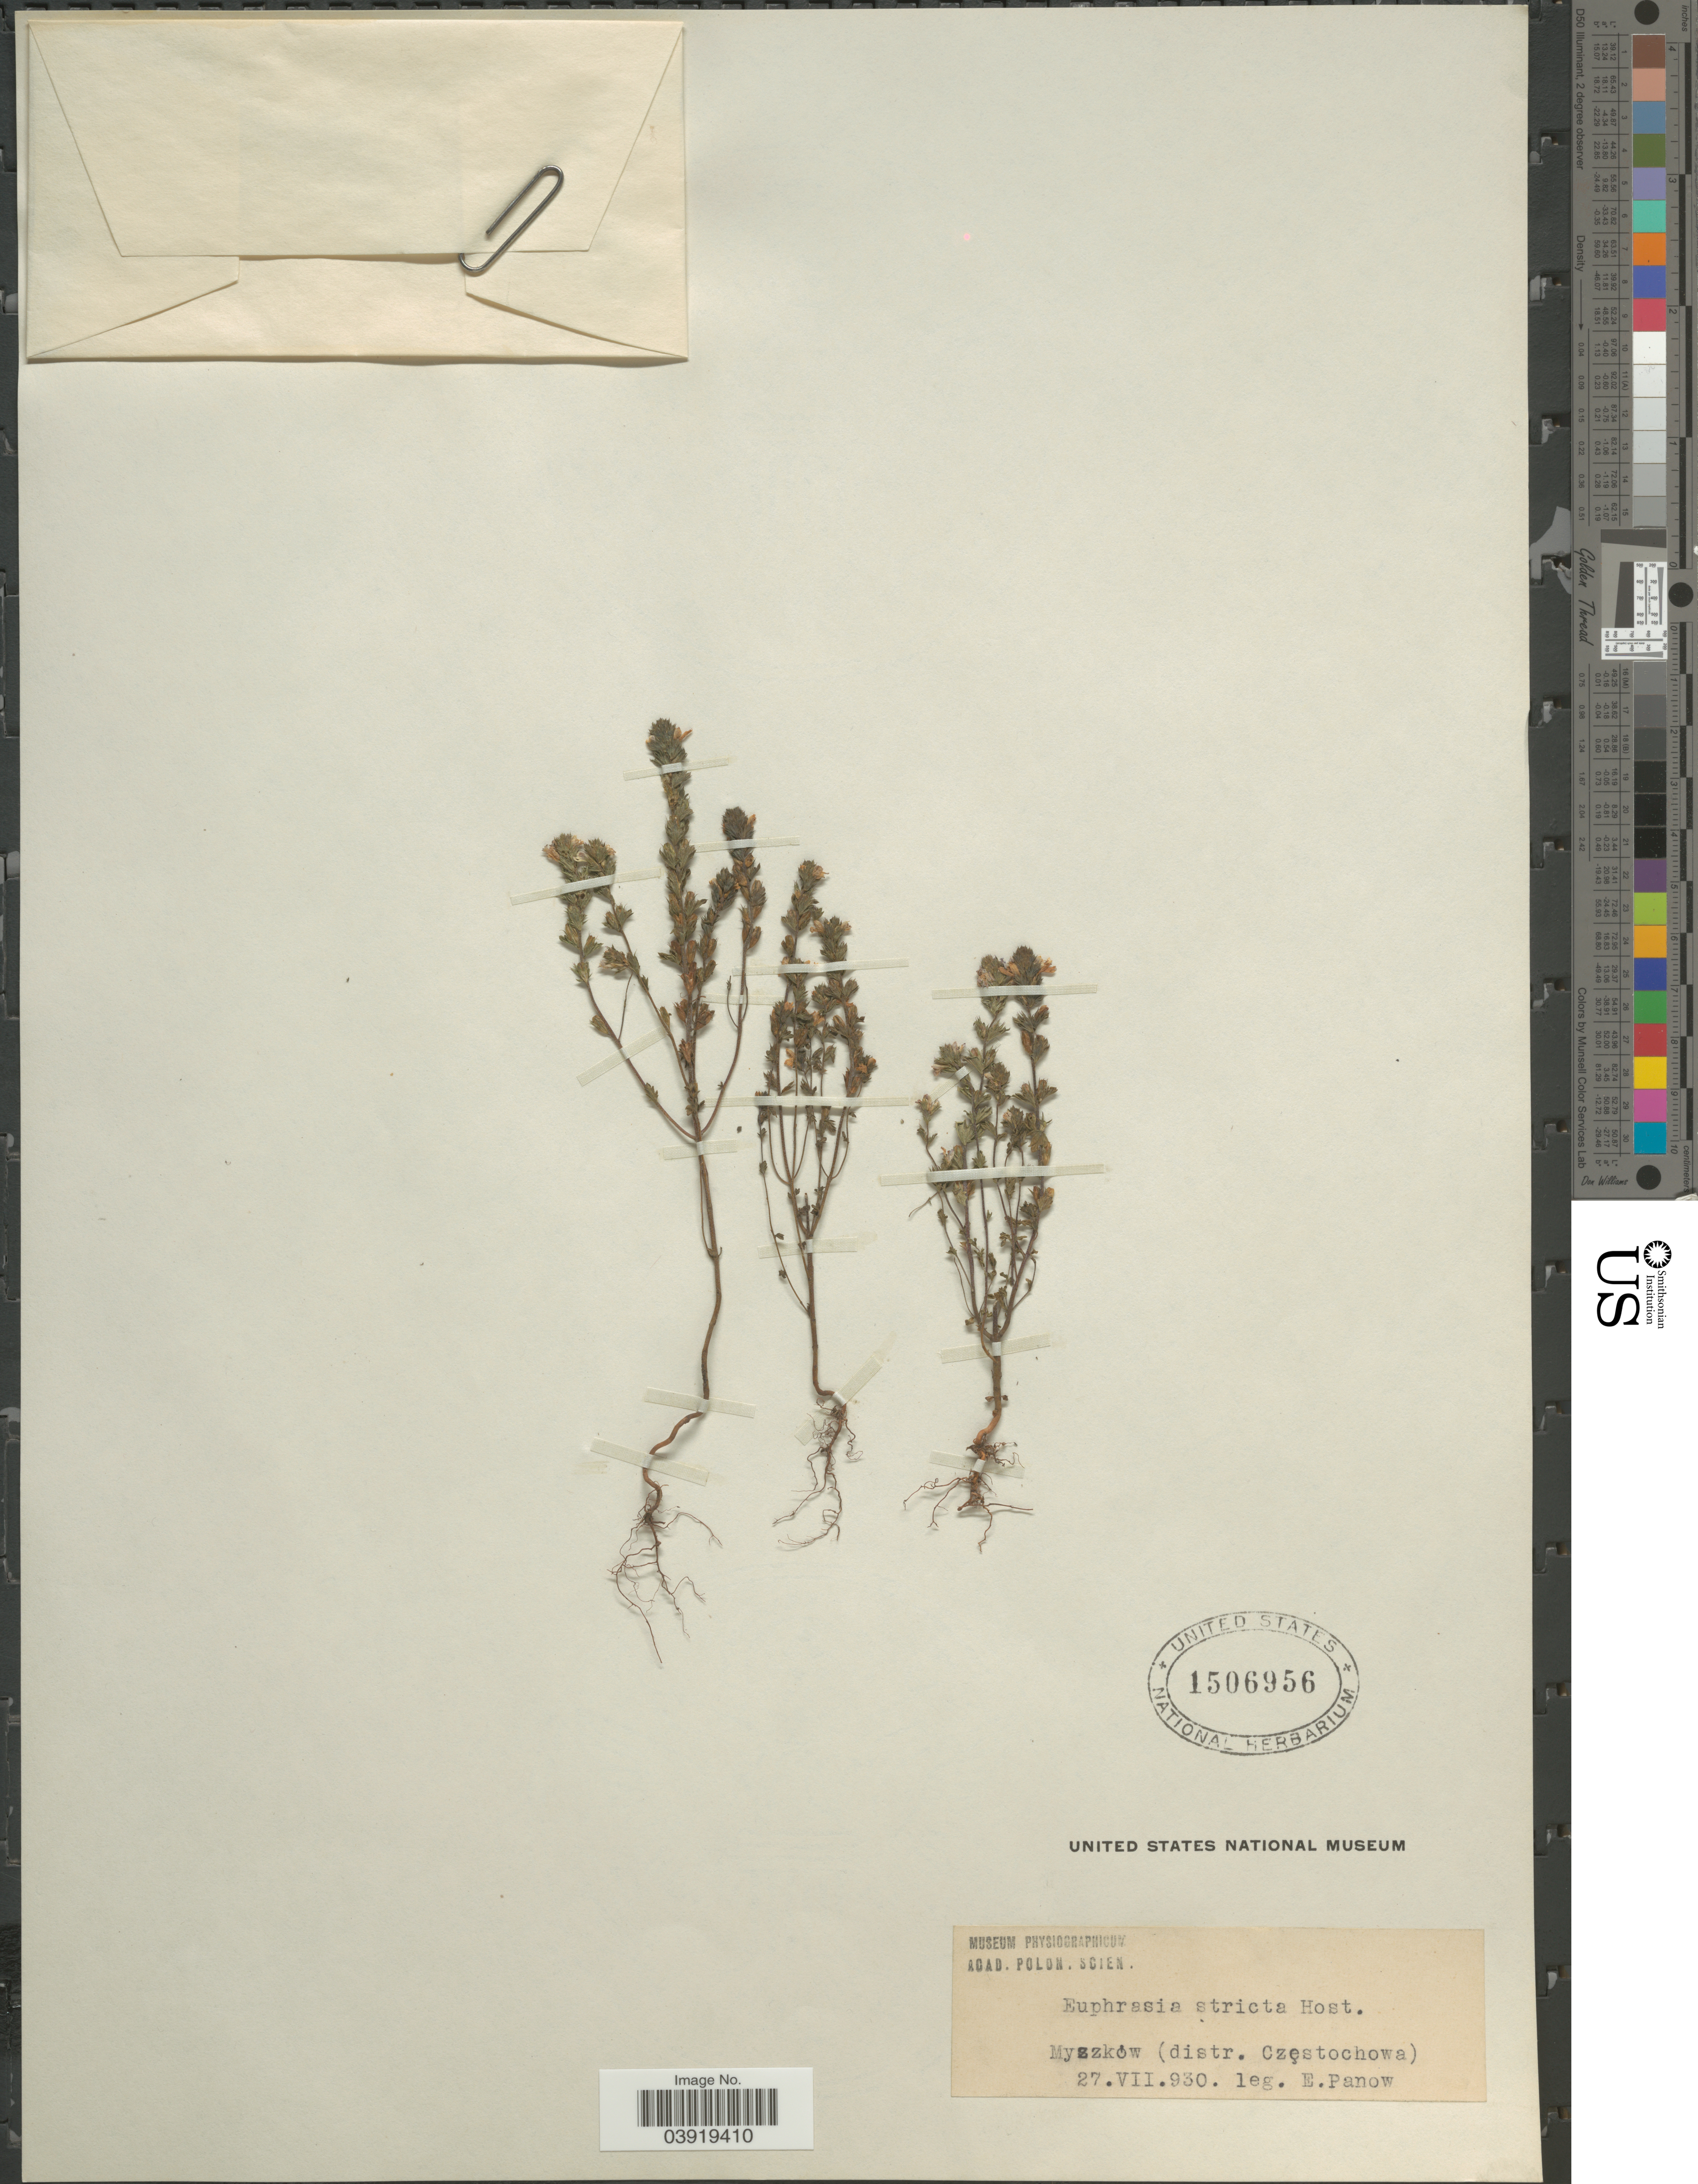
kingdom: Plantae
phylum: Tracheophyta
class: Magnoliopsida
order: Lamiales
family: Orobanchaceae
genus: Euphrasia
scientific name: Euphrasia stricta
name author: Kunth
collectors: E. Panow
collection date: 1930-07-27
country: Poland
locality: Myzzków (distr. Czestochowa).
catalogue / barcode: US 1506956